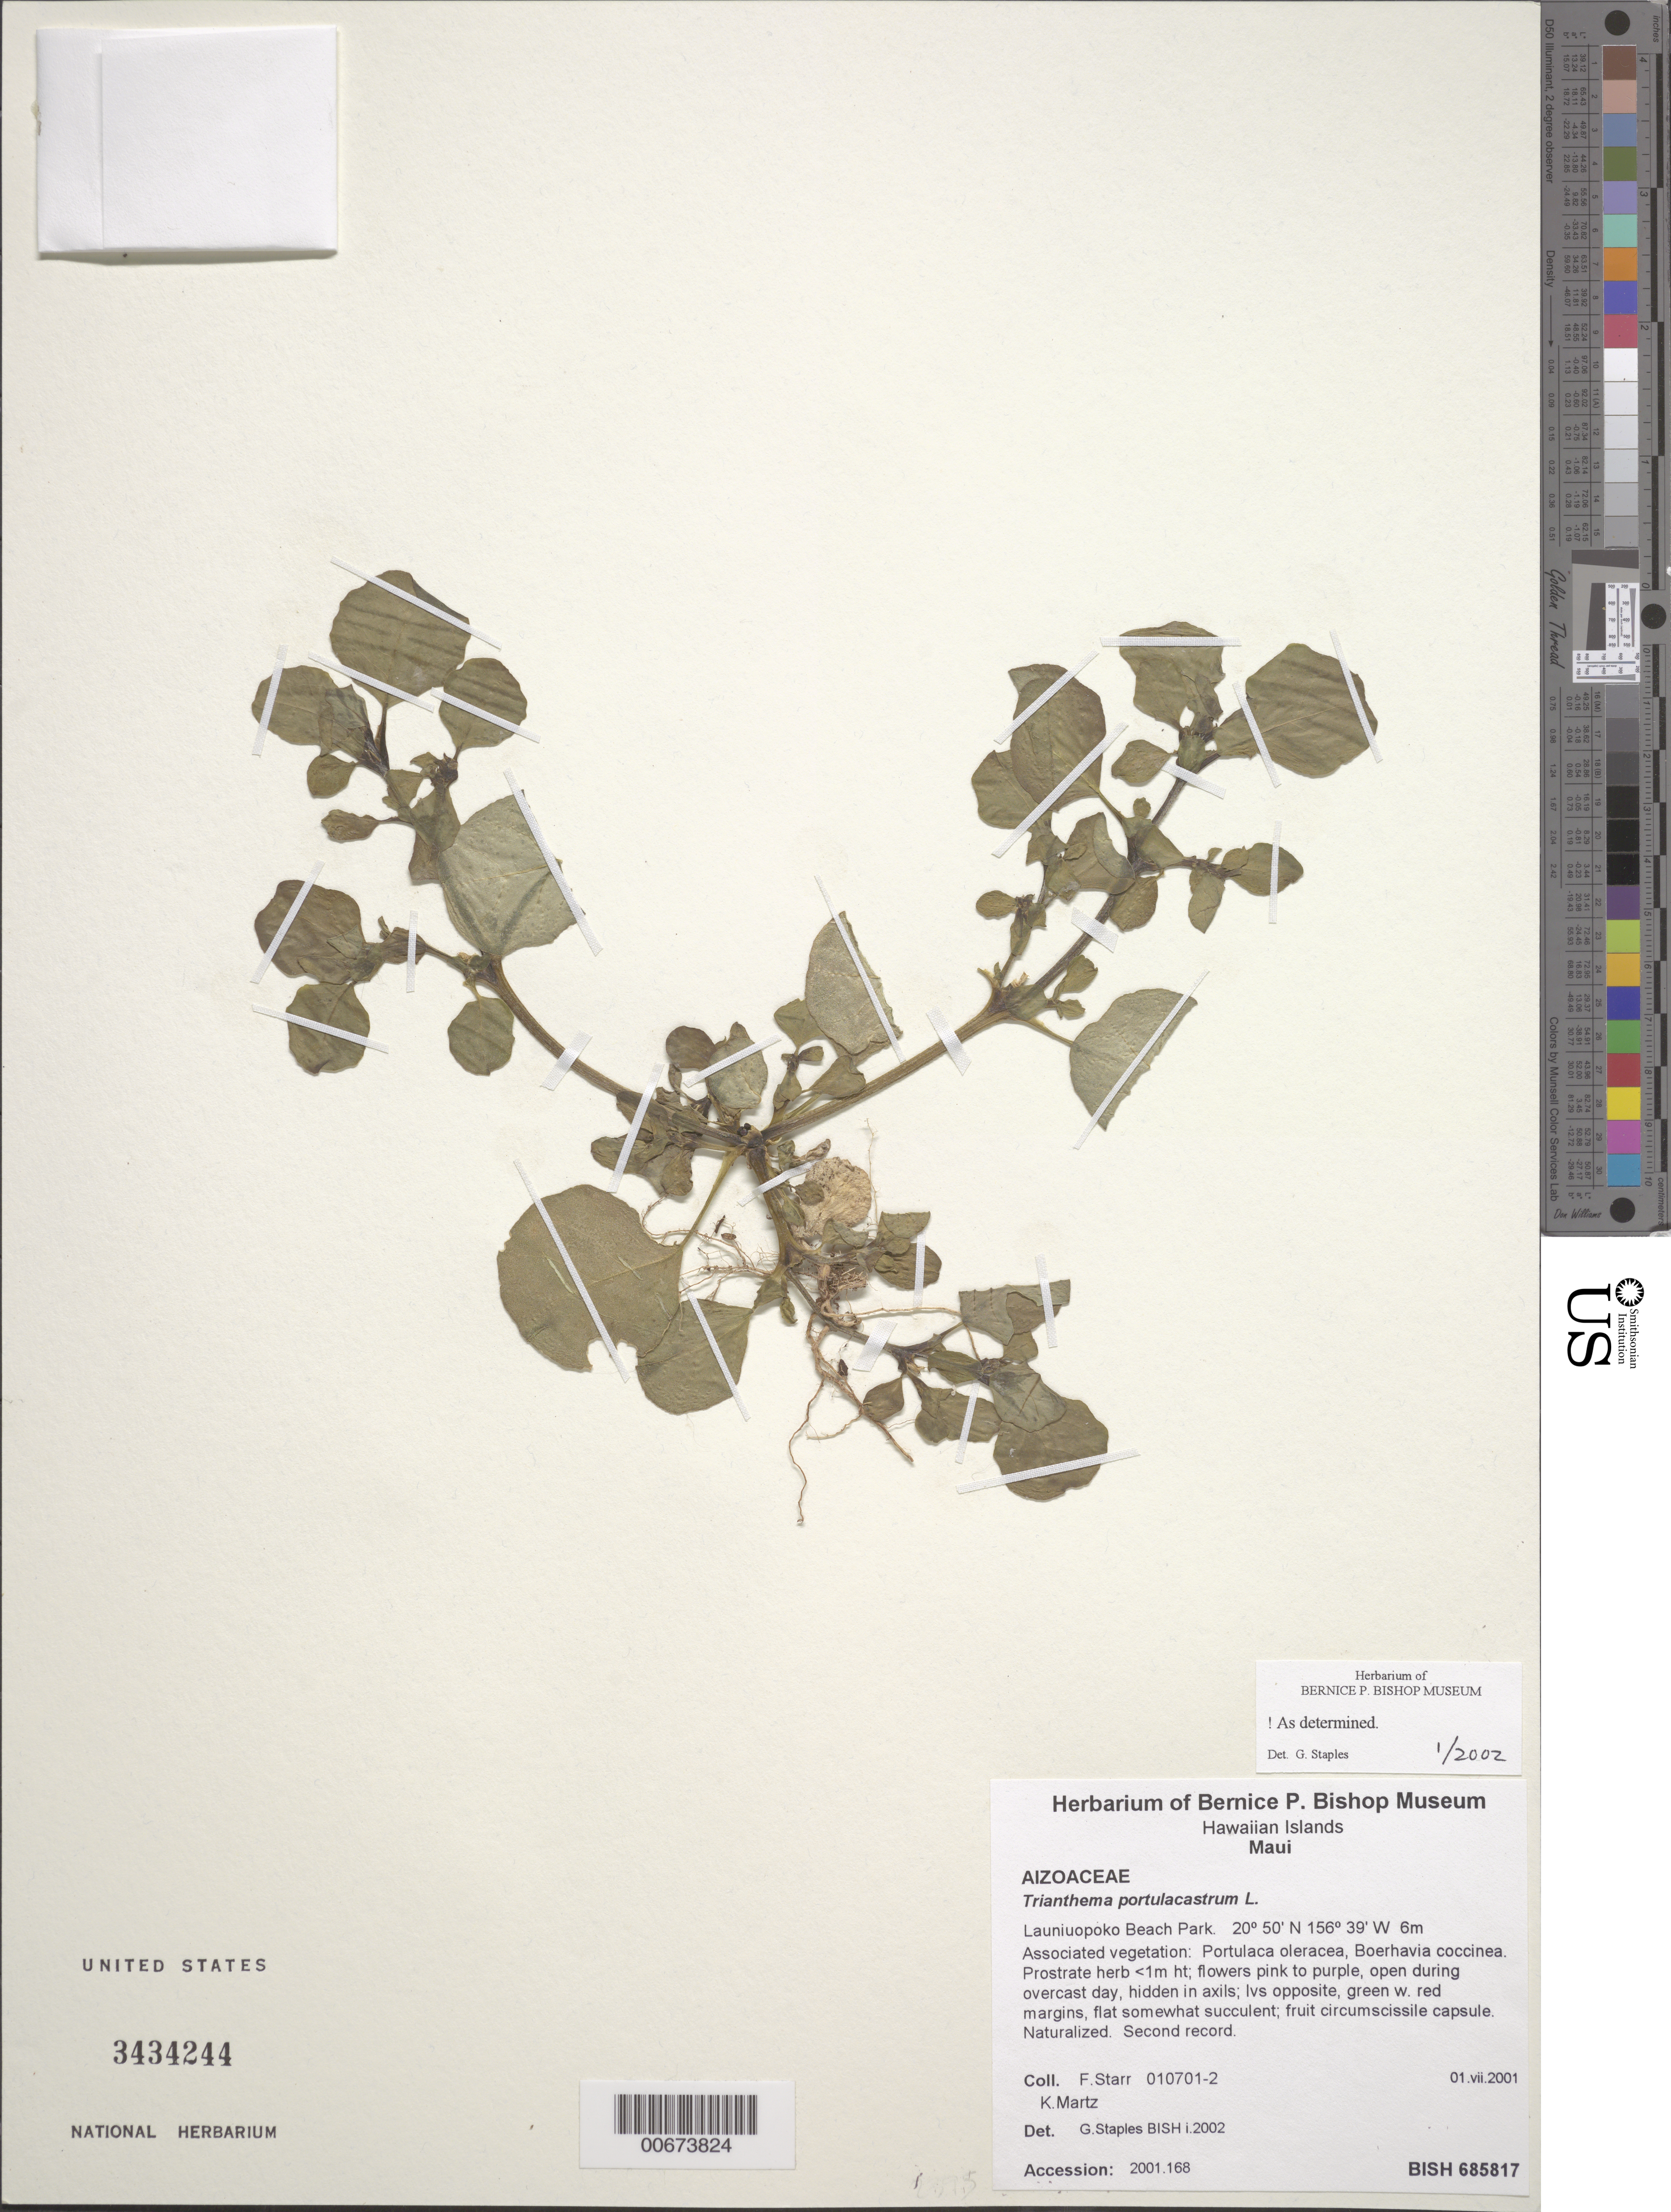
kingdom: Plantae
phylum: Tracheophyta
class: Magnoliopsida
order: Caryophyllales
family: Aizoaceae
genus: Trianthema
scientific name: Trianthema portulacastrum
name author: L.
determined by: Staples, G. W.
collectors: F. Starr & K. Martz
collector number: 010701-2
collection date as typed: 1 Jul 2001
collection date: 2001-07-01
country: United States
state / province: Hawaii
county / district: Maui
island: Maui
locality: Launiuopoko Beach Park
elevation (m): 6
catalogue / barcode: US 3434244